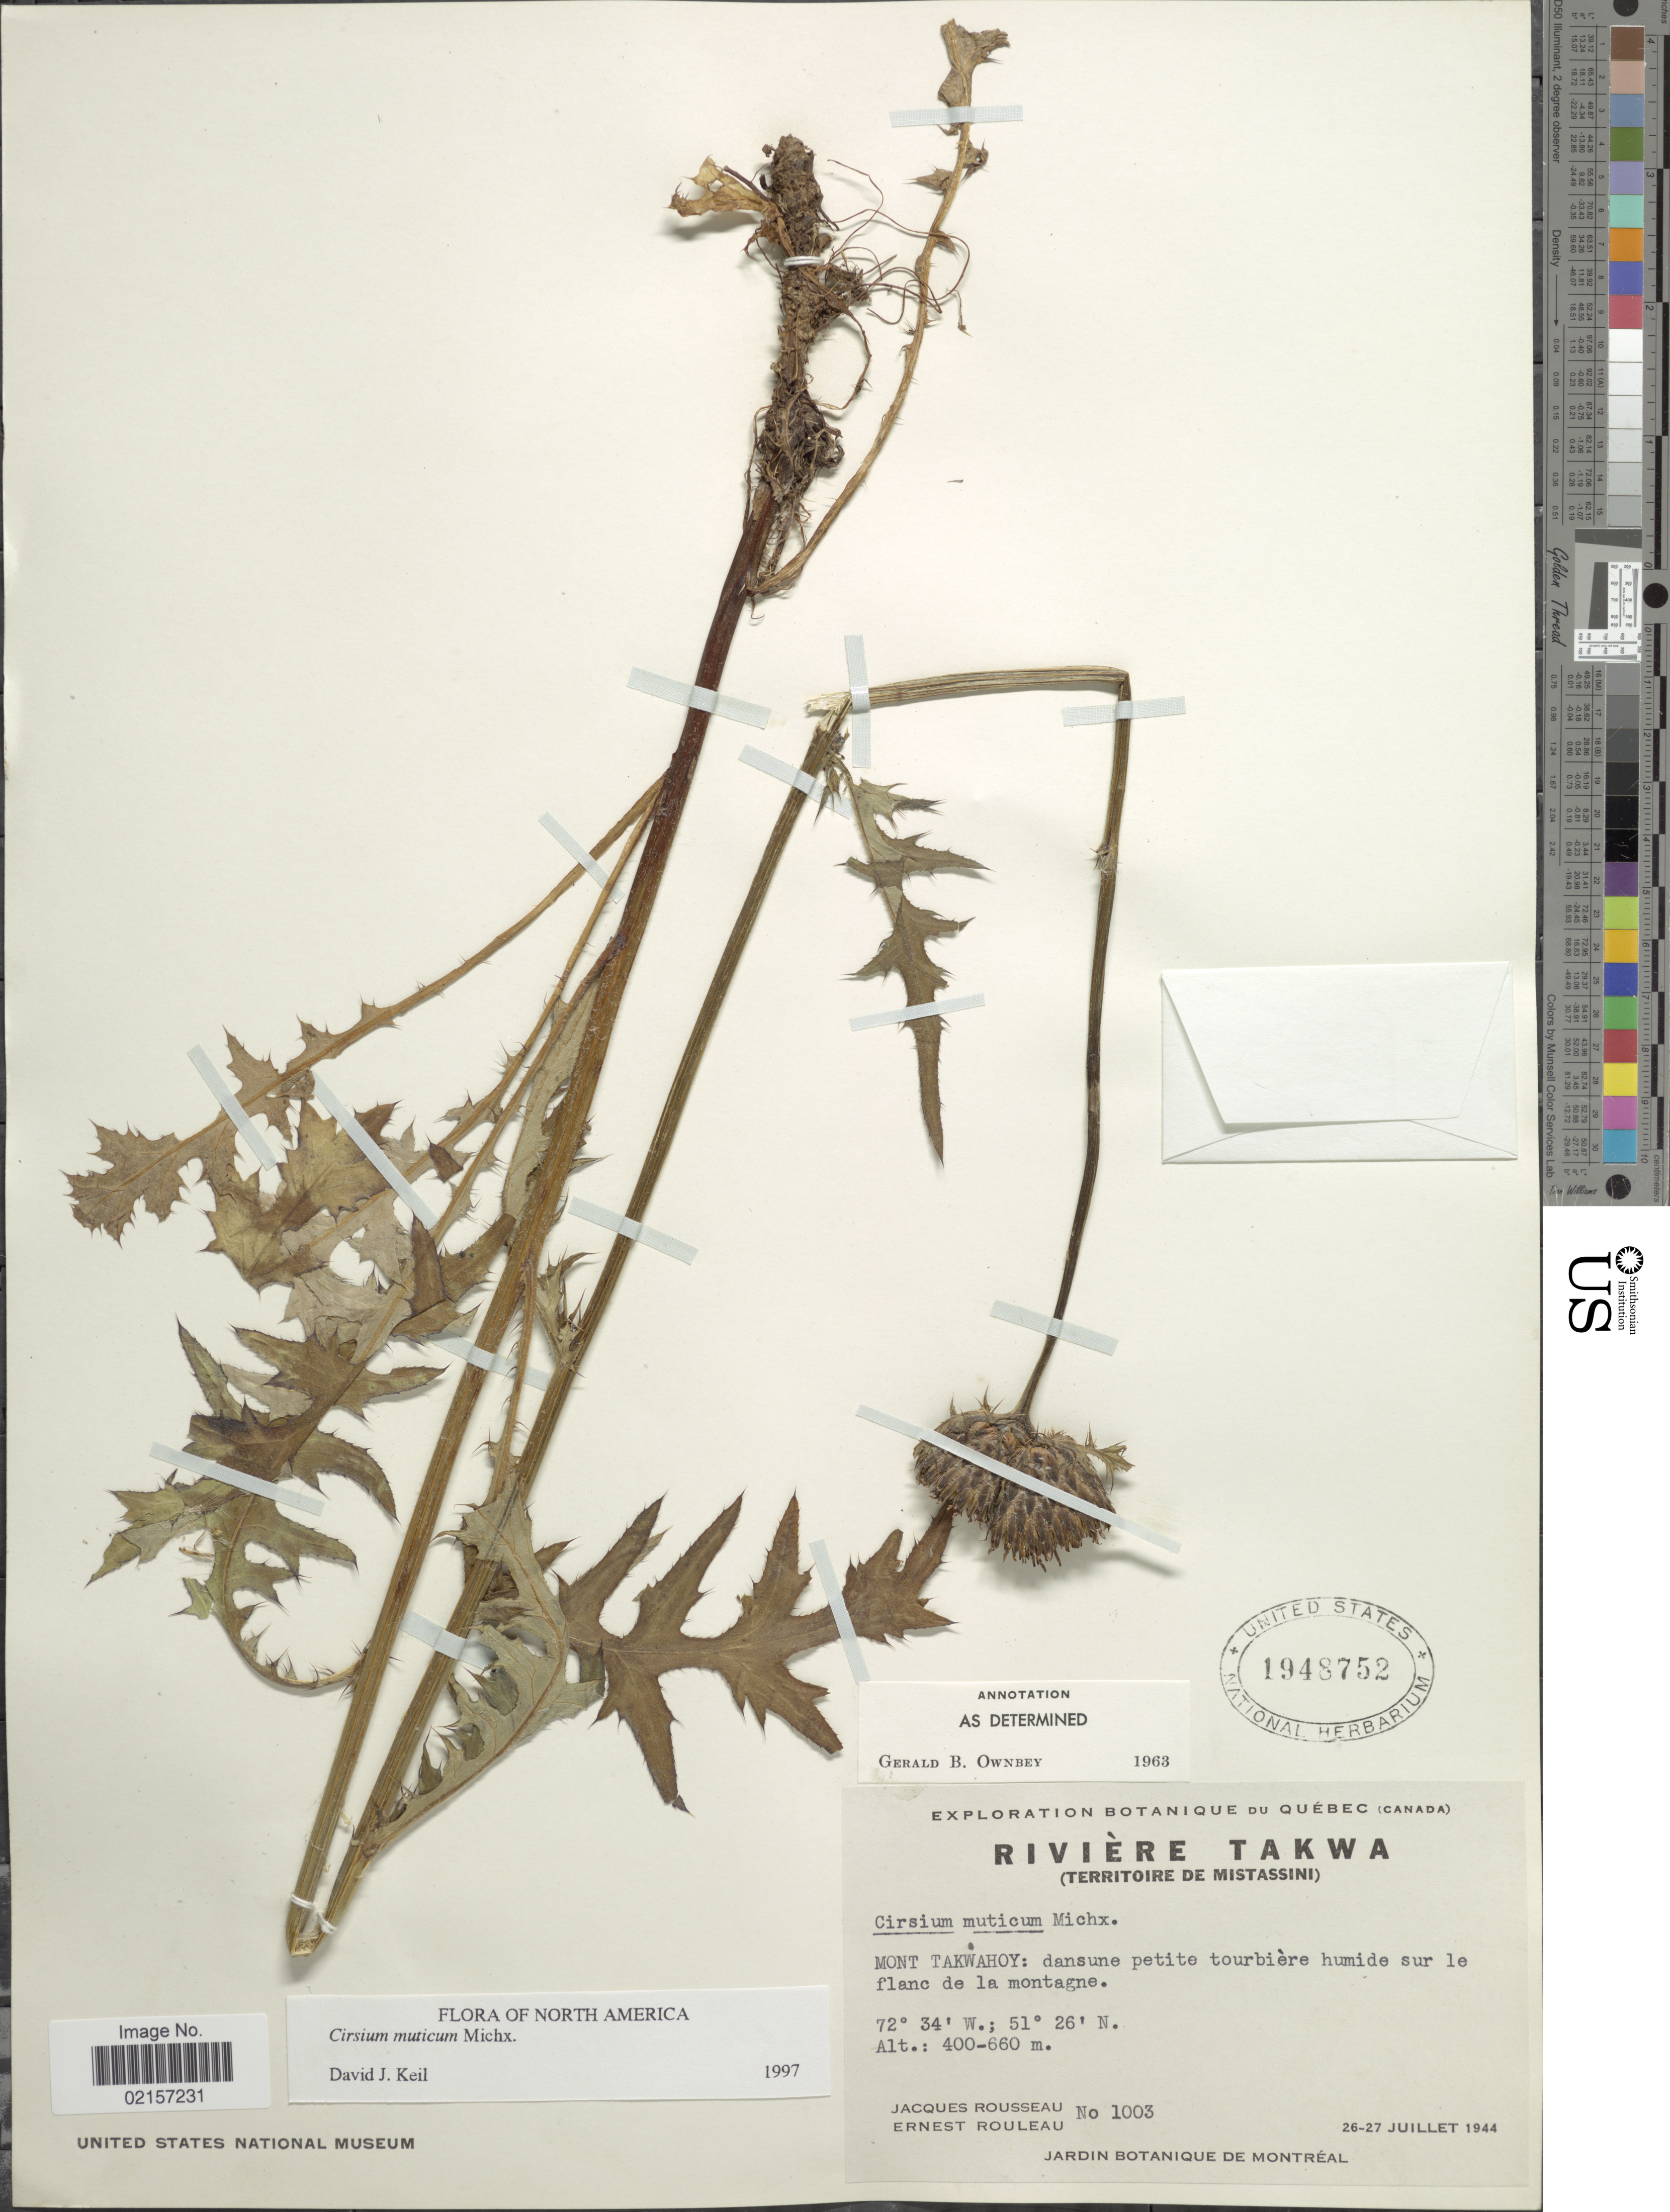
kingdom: Plantae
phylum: Tracheophyta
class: Magnoliopsida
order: Asterales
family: Asteraceae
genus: Cirsium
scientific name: Cirsium muticum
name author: Michx.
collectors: J. Rousseau & E. Rouleau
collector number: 1003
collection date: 1944-07-26/1944-07-27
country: Canada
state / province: Quebec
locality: Riviére Takwa (Territoire de Mistassini, Mont Takwahoy: dansune petite tourbiére humide sur le flanc de la montagne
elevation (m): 400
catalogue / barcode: US 1948752